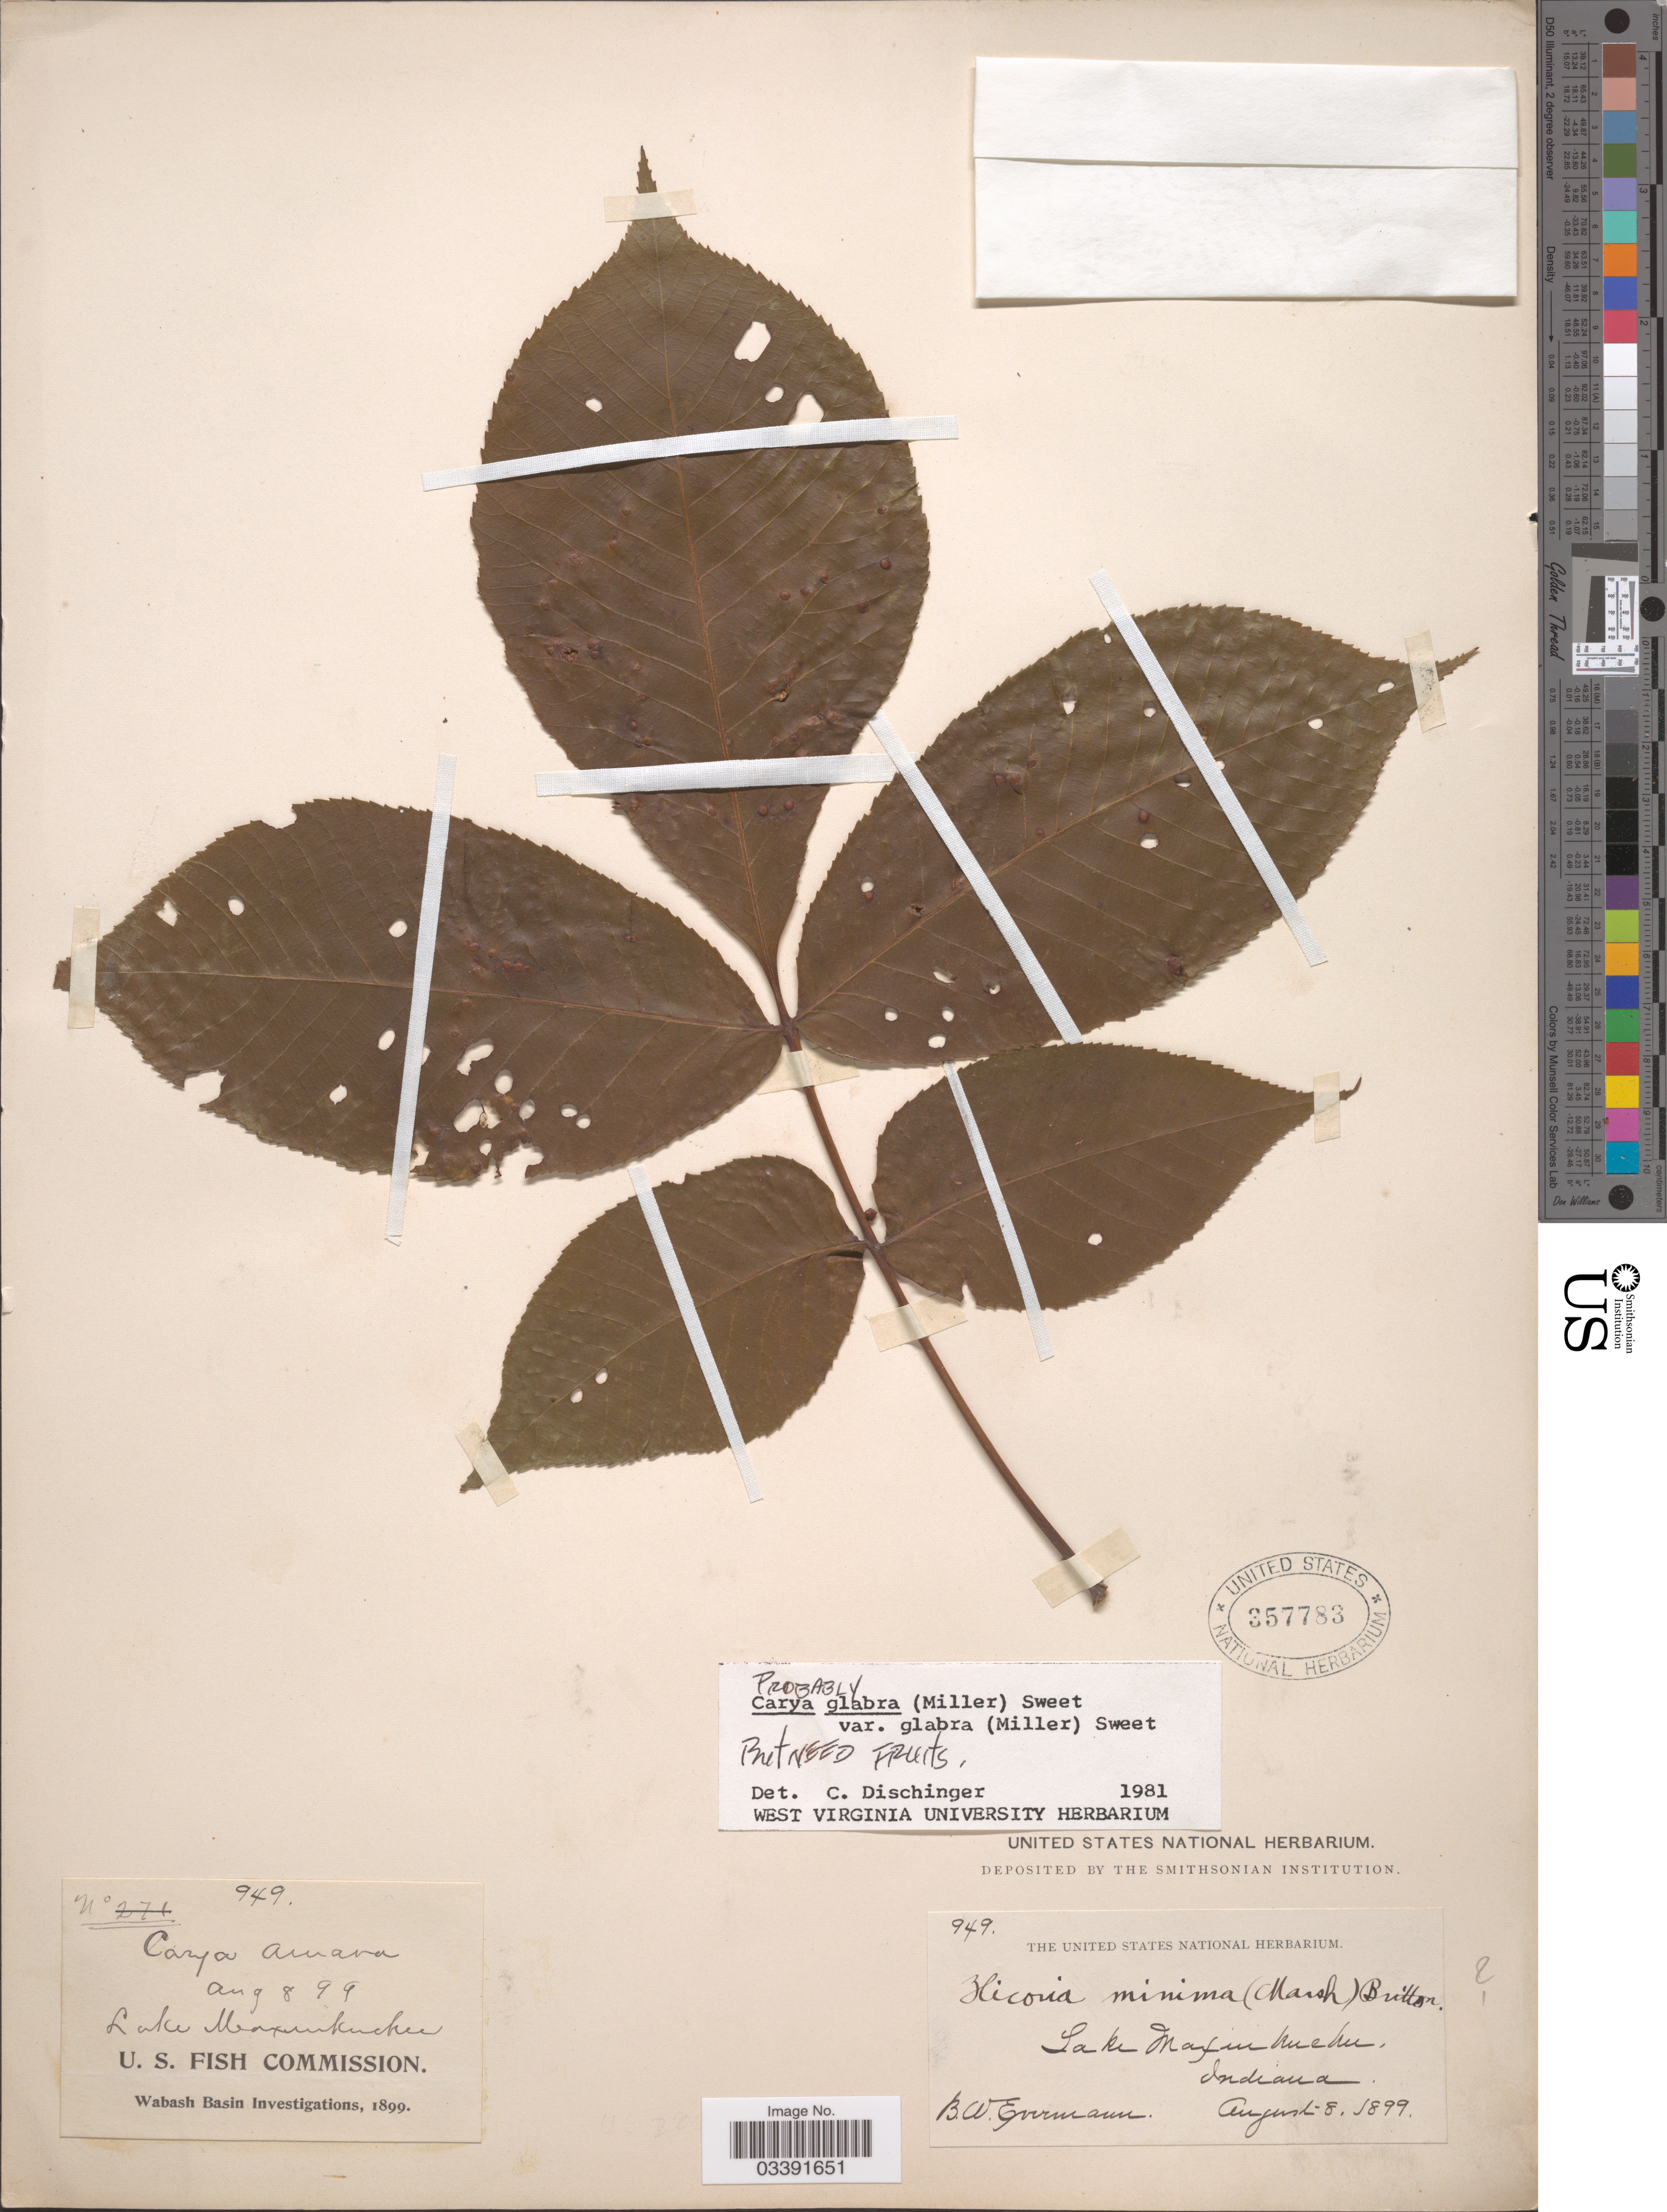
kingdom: Plantae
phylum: Tracheophyta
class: Magnoliopsida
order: Fagales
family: Juglandaceae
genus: Carya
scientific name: Carya glabra var. glabra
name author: (Mill.) Sweet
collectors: B. W. Evermann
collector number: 949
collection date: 1899-08-08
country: United States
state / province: Indiana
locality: Lake Maxinkuckee.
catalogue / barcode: US 357783